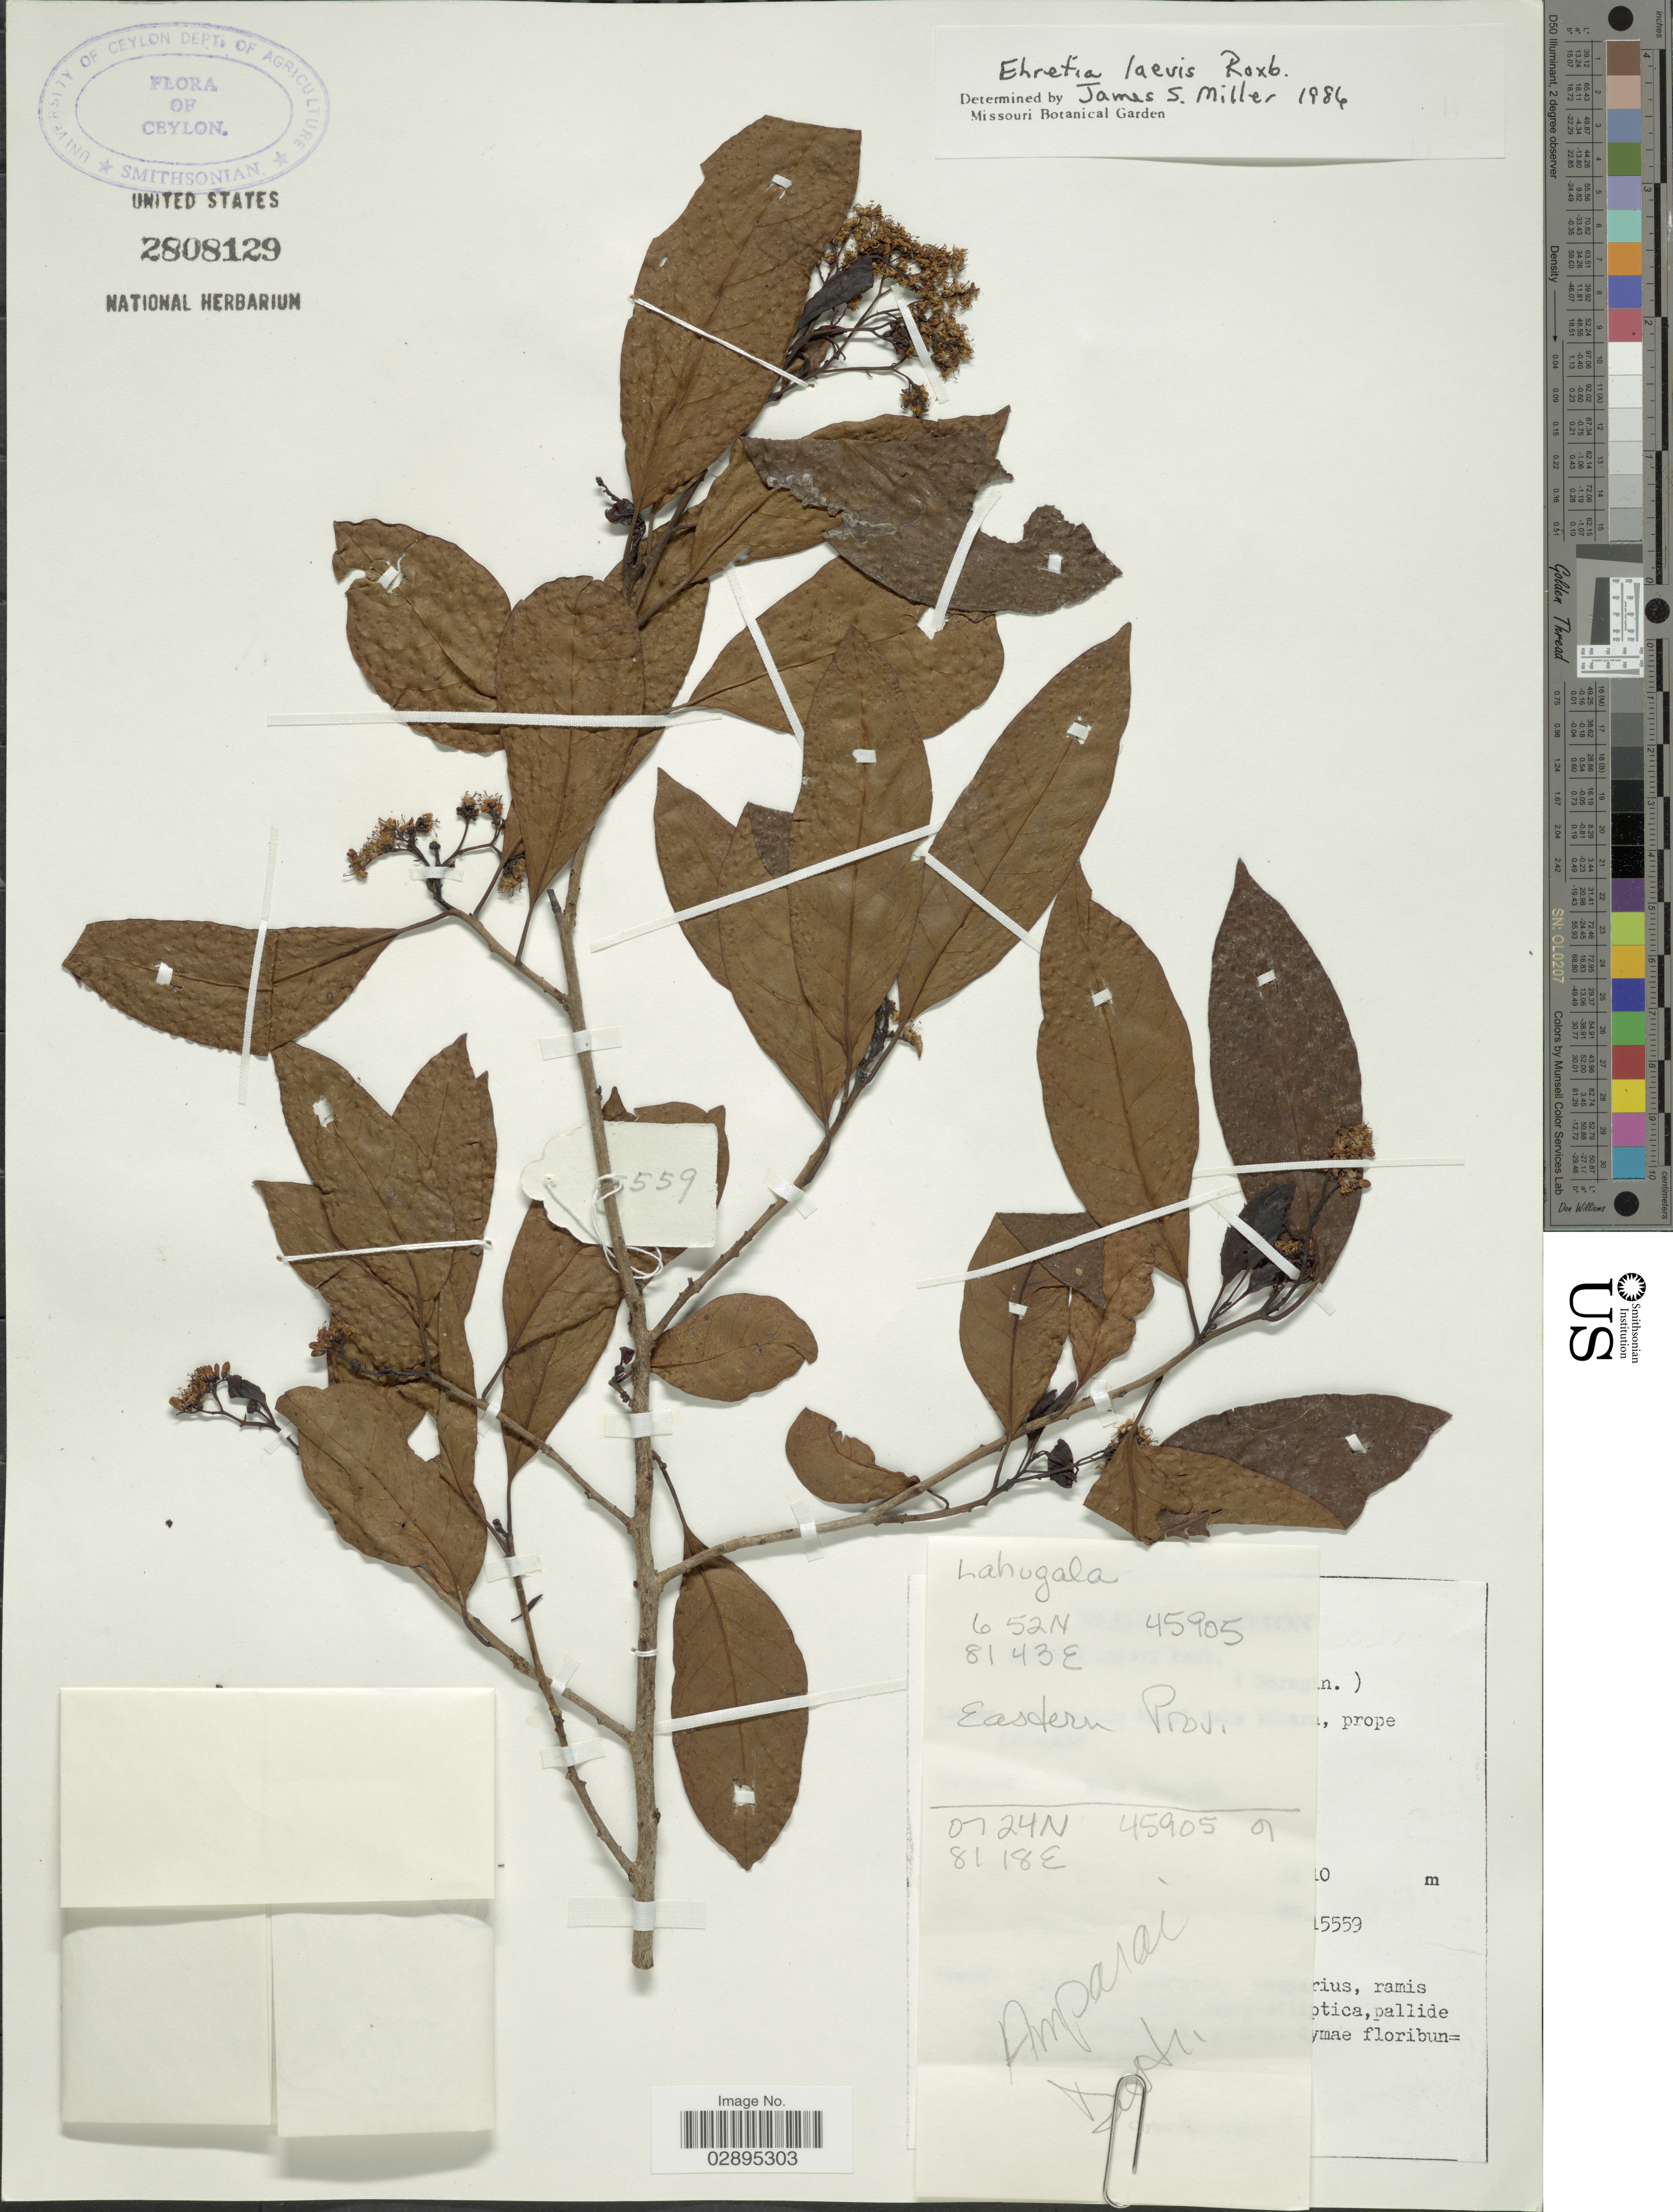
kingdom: Plantae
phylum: Tracheophyta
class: Magnoliopsida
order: Boraginales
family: Ehretiaceae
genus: Ehretia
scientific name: Ehretia laevis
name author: Roxb.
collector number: !5559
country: Sri Lanka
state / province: Eastern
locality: Lahugala.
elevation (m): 610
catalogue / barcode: US 2808129